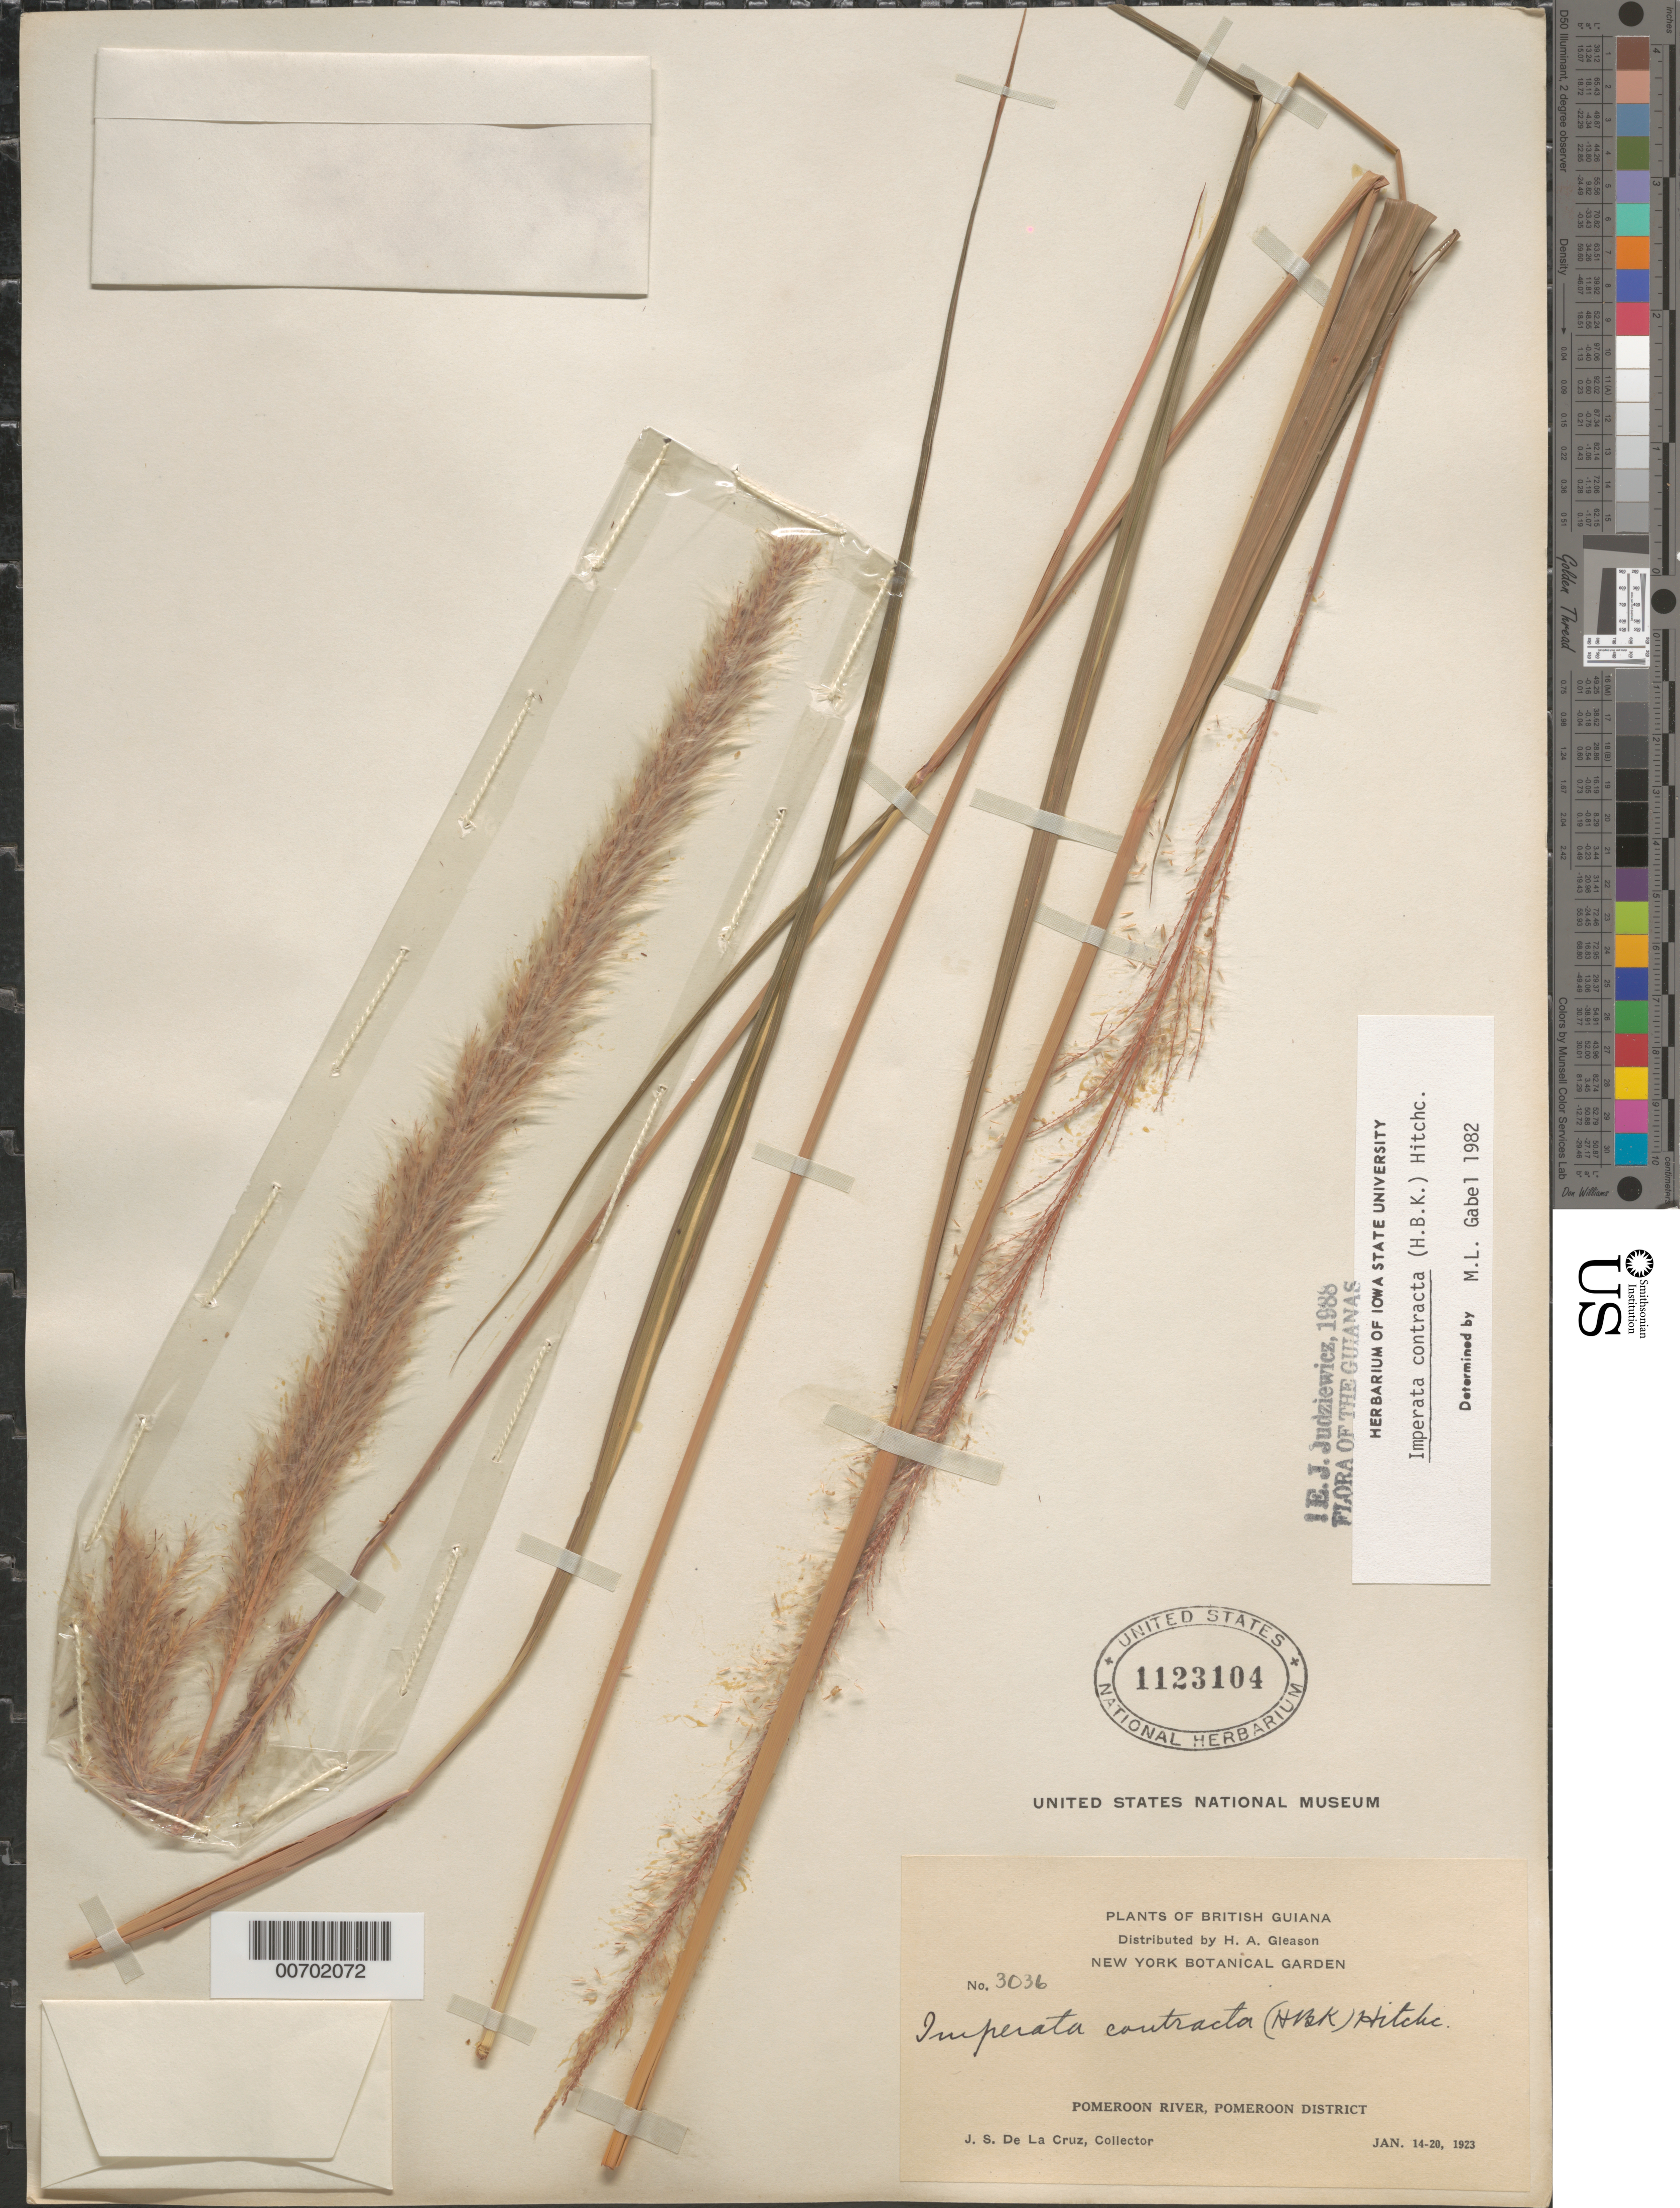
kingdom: Plantae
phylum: Tracheophyta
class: Liliopsida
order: Poales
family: Poaceae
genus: Imperata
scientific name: Imperata contracta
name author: (Kunth) Hitchc.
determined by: Judziewicz, E. J.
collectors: J. S. de la Cruz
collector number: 3036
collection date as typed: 14-Jan-23 to 20-Jan-23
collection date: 1923-01-14/1923-01-20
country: Guyana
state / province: Pomeroon-Supenaam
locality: Pomeroon R.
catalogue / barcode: US 1123104